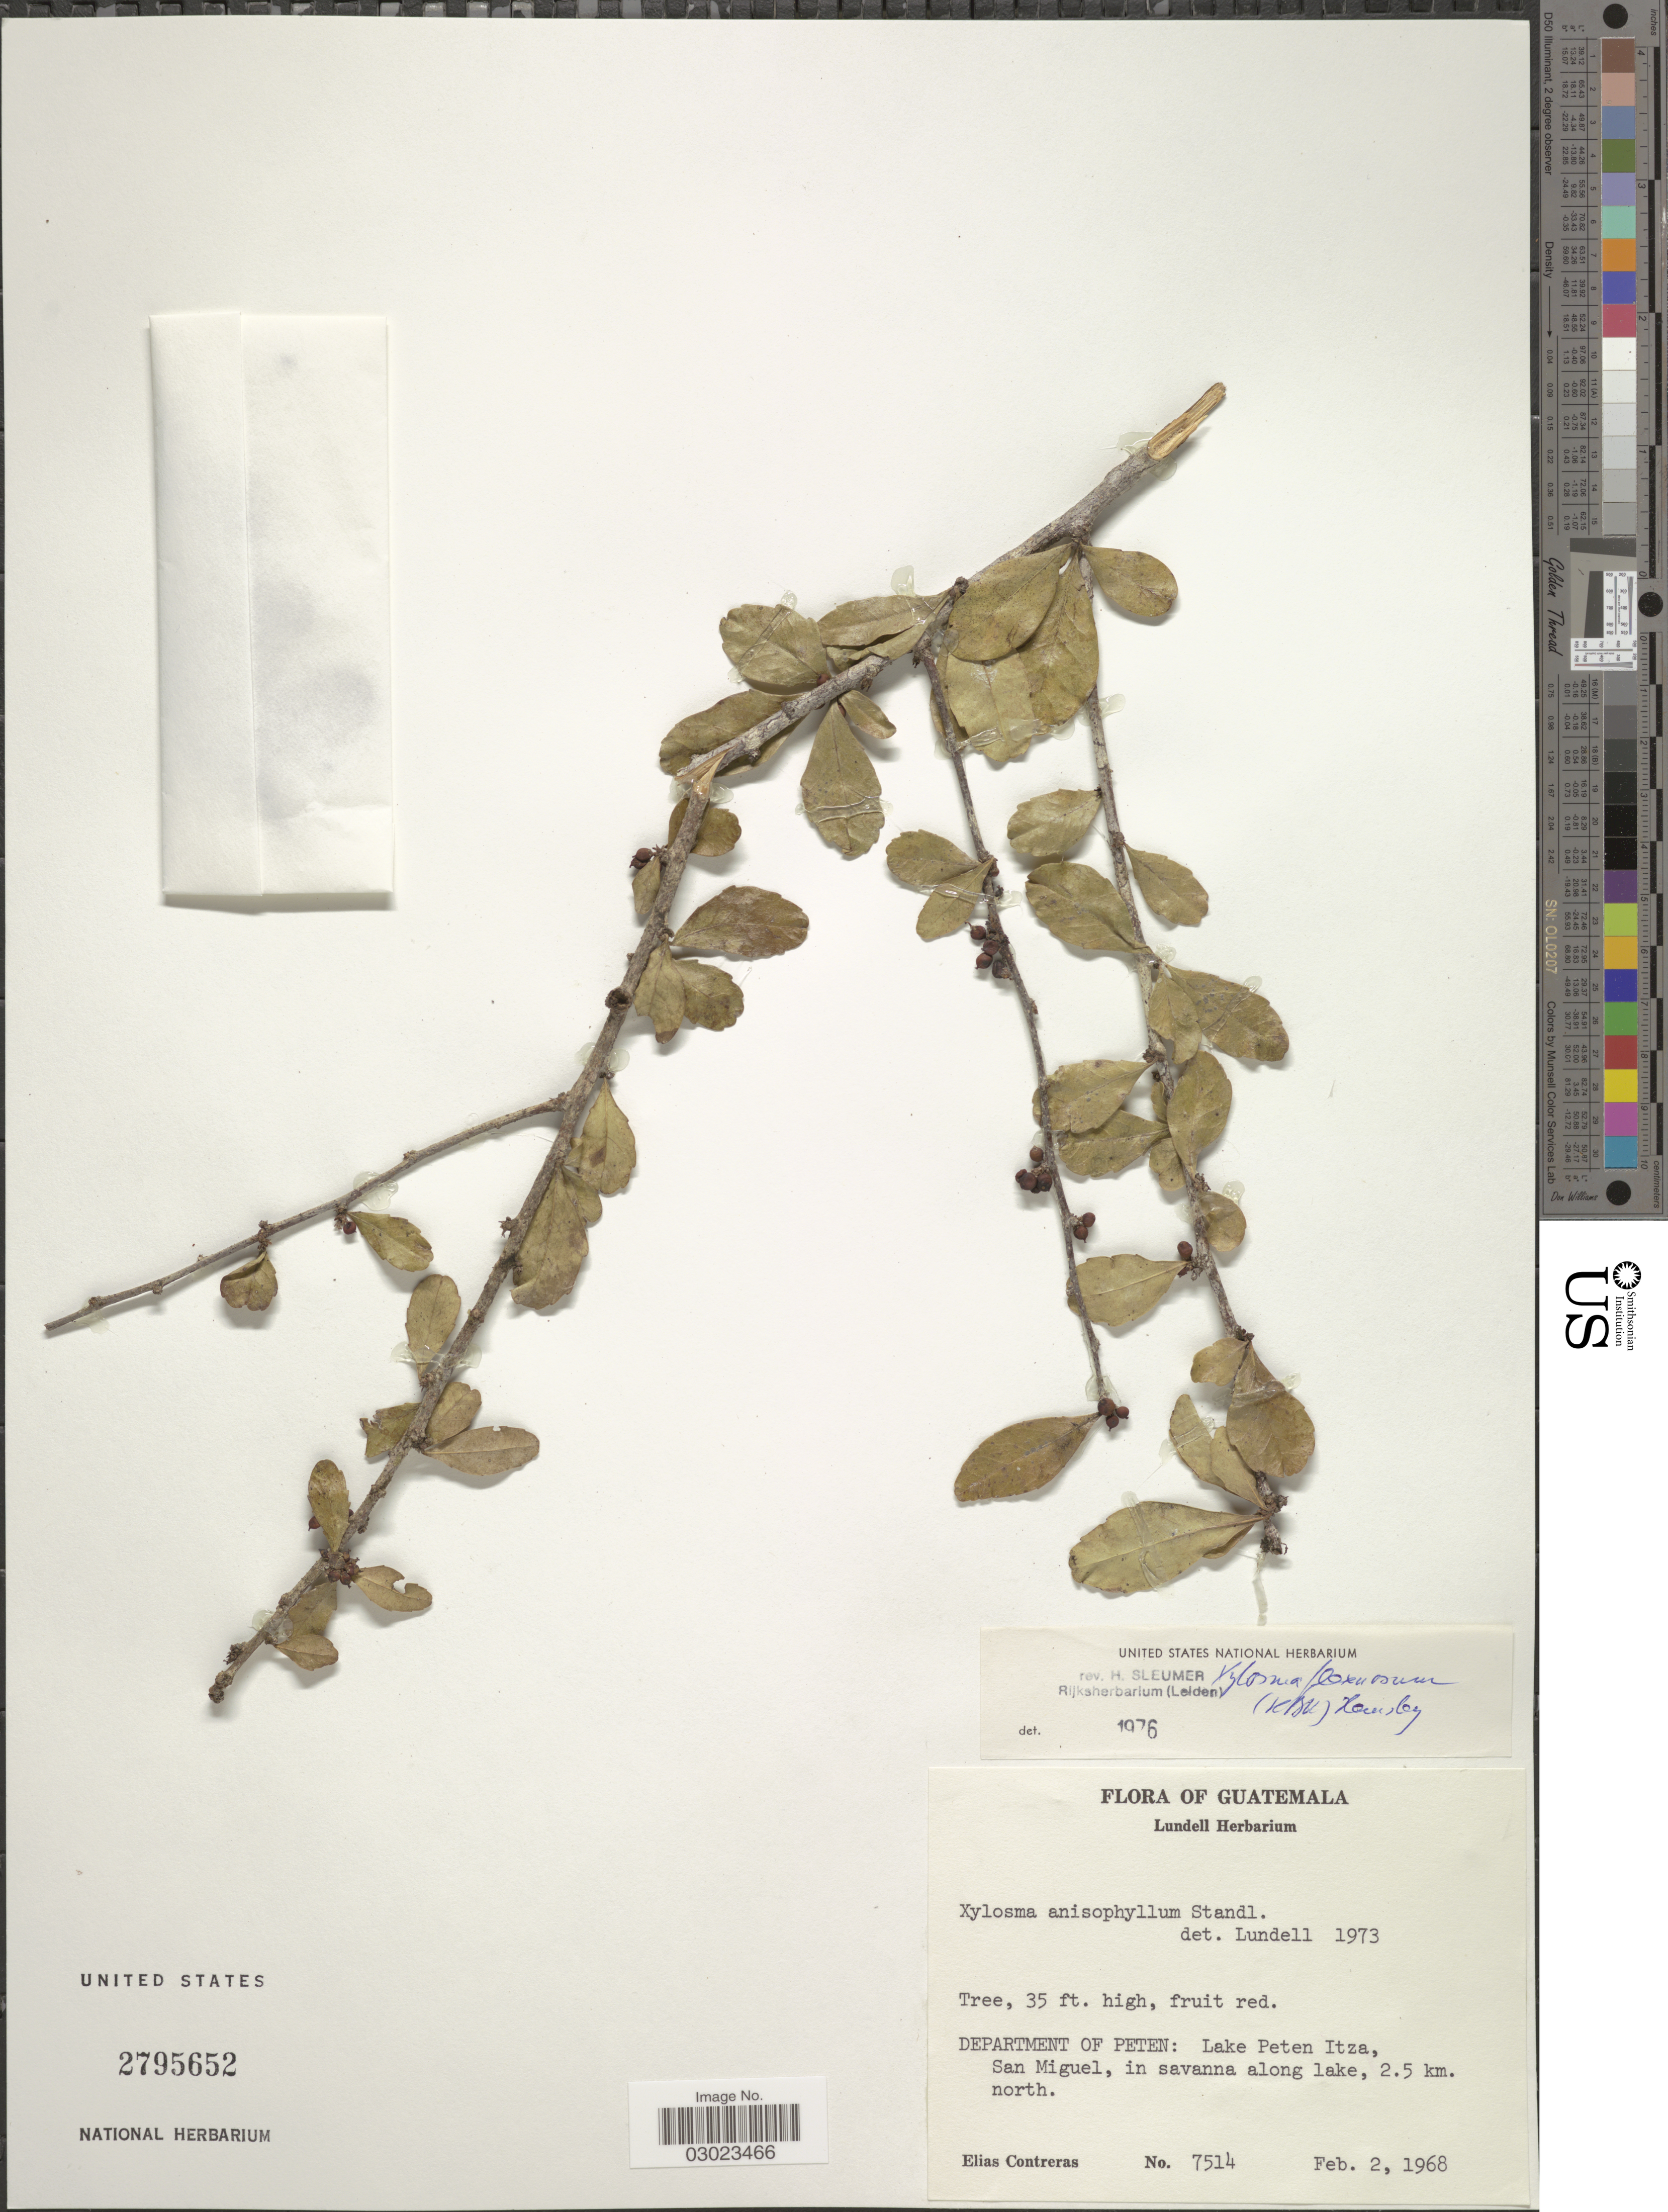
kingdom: Plantae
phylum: Tracheophyta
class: Magnoliopsida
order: Malpighiales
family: Salicaceae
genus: Xylosma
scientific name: Xylosma flexuosa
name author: (Kunth) Hemsl.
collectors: E. Contreras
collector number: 7514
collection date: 1968-02-02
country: Guatemala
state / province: El Petén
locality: Department of Peten: Lake Peten Itza, San Miguel, in savanna along lake, 2.5 km. north.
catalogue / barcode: US 2795652